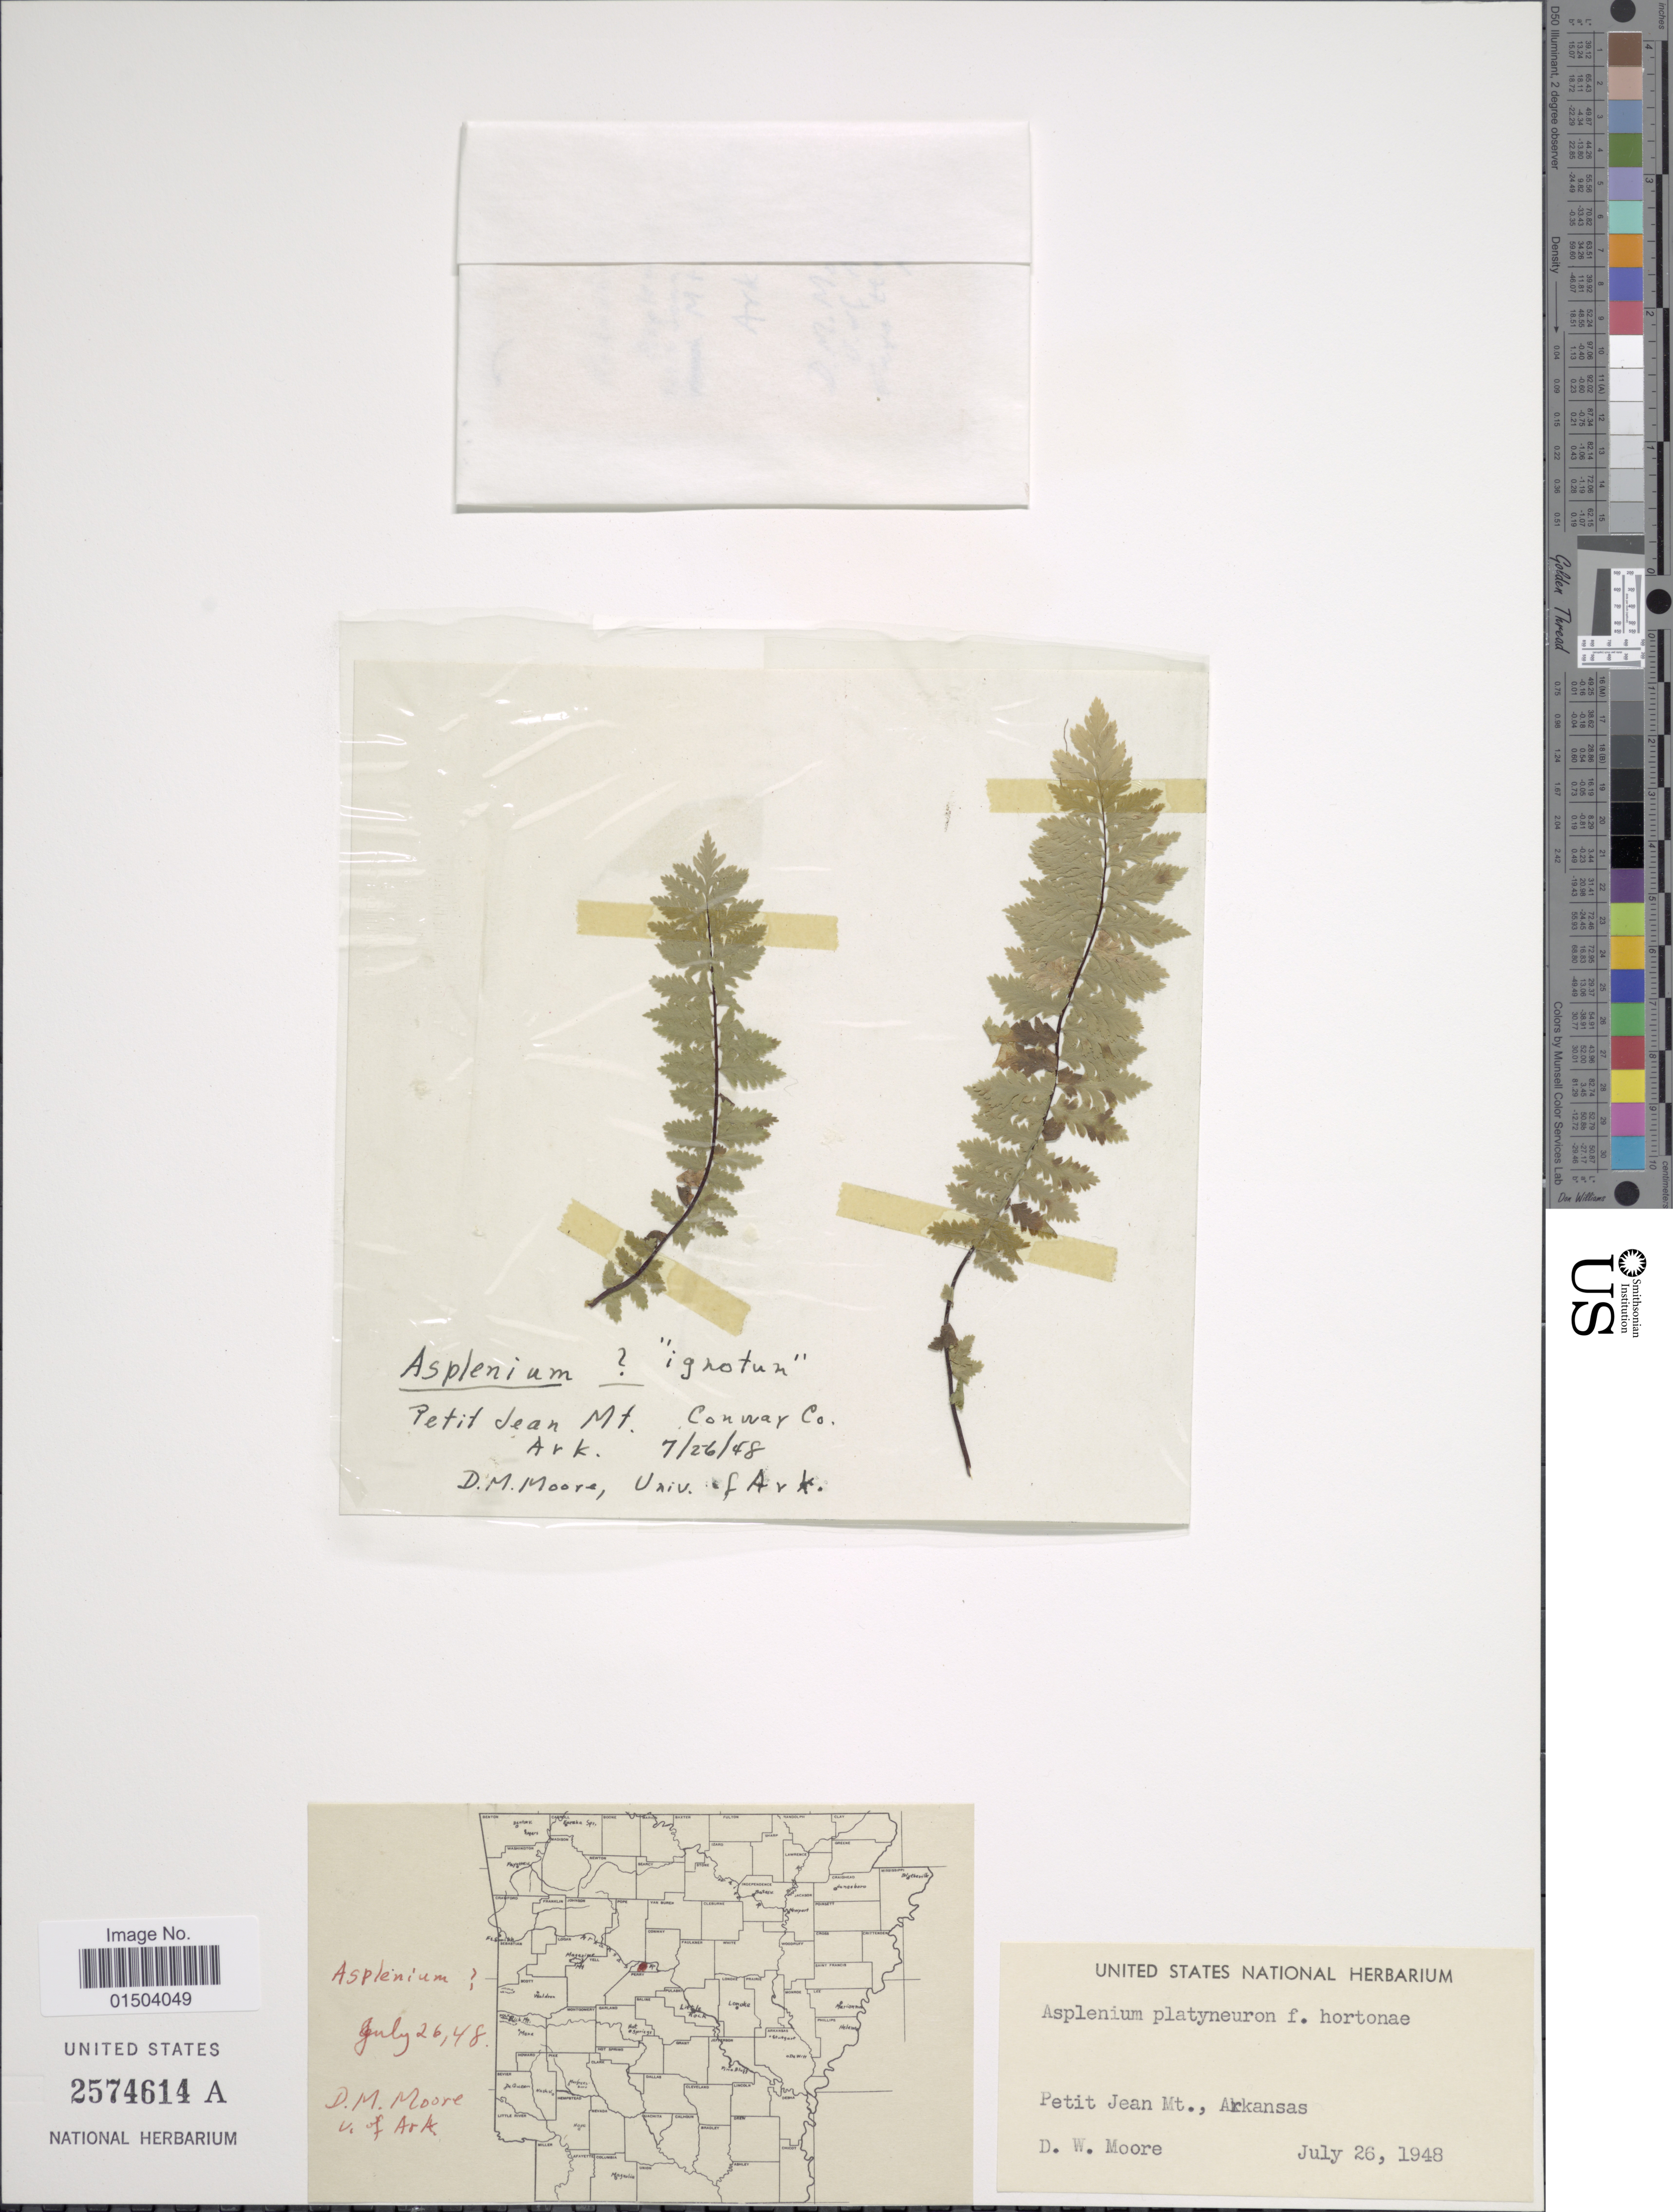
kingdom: Plantae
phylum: Tracheophyta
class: Polypodiopsida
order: Polypodiales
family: Aspleniaceae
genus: Asplenium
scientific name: Asplenium platyneuron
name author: (L.) Britton, Stearns & Poggenb.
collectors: D. Moore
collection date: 1948-07-26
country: United States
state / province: Arkansas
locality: Petit Jean Mt.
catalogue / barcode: US 2574614A